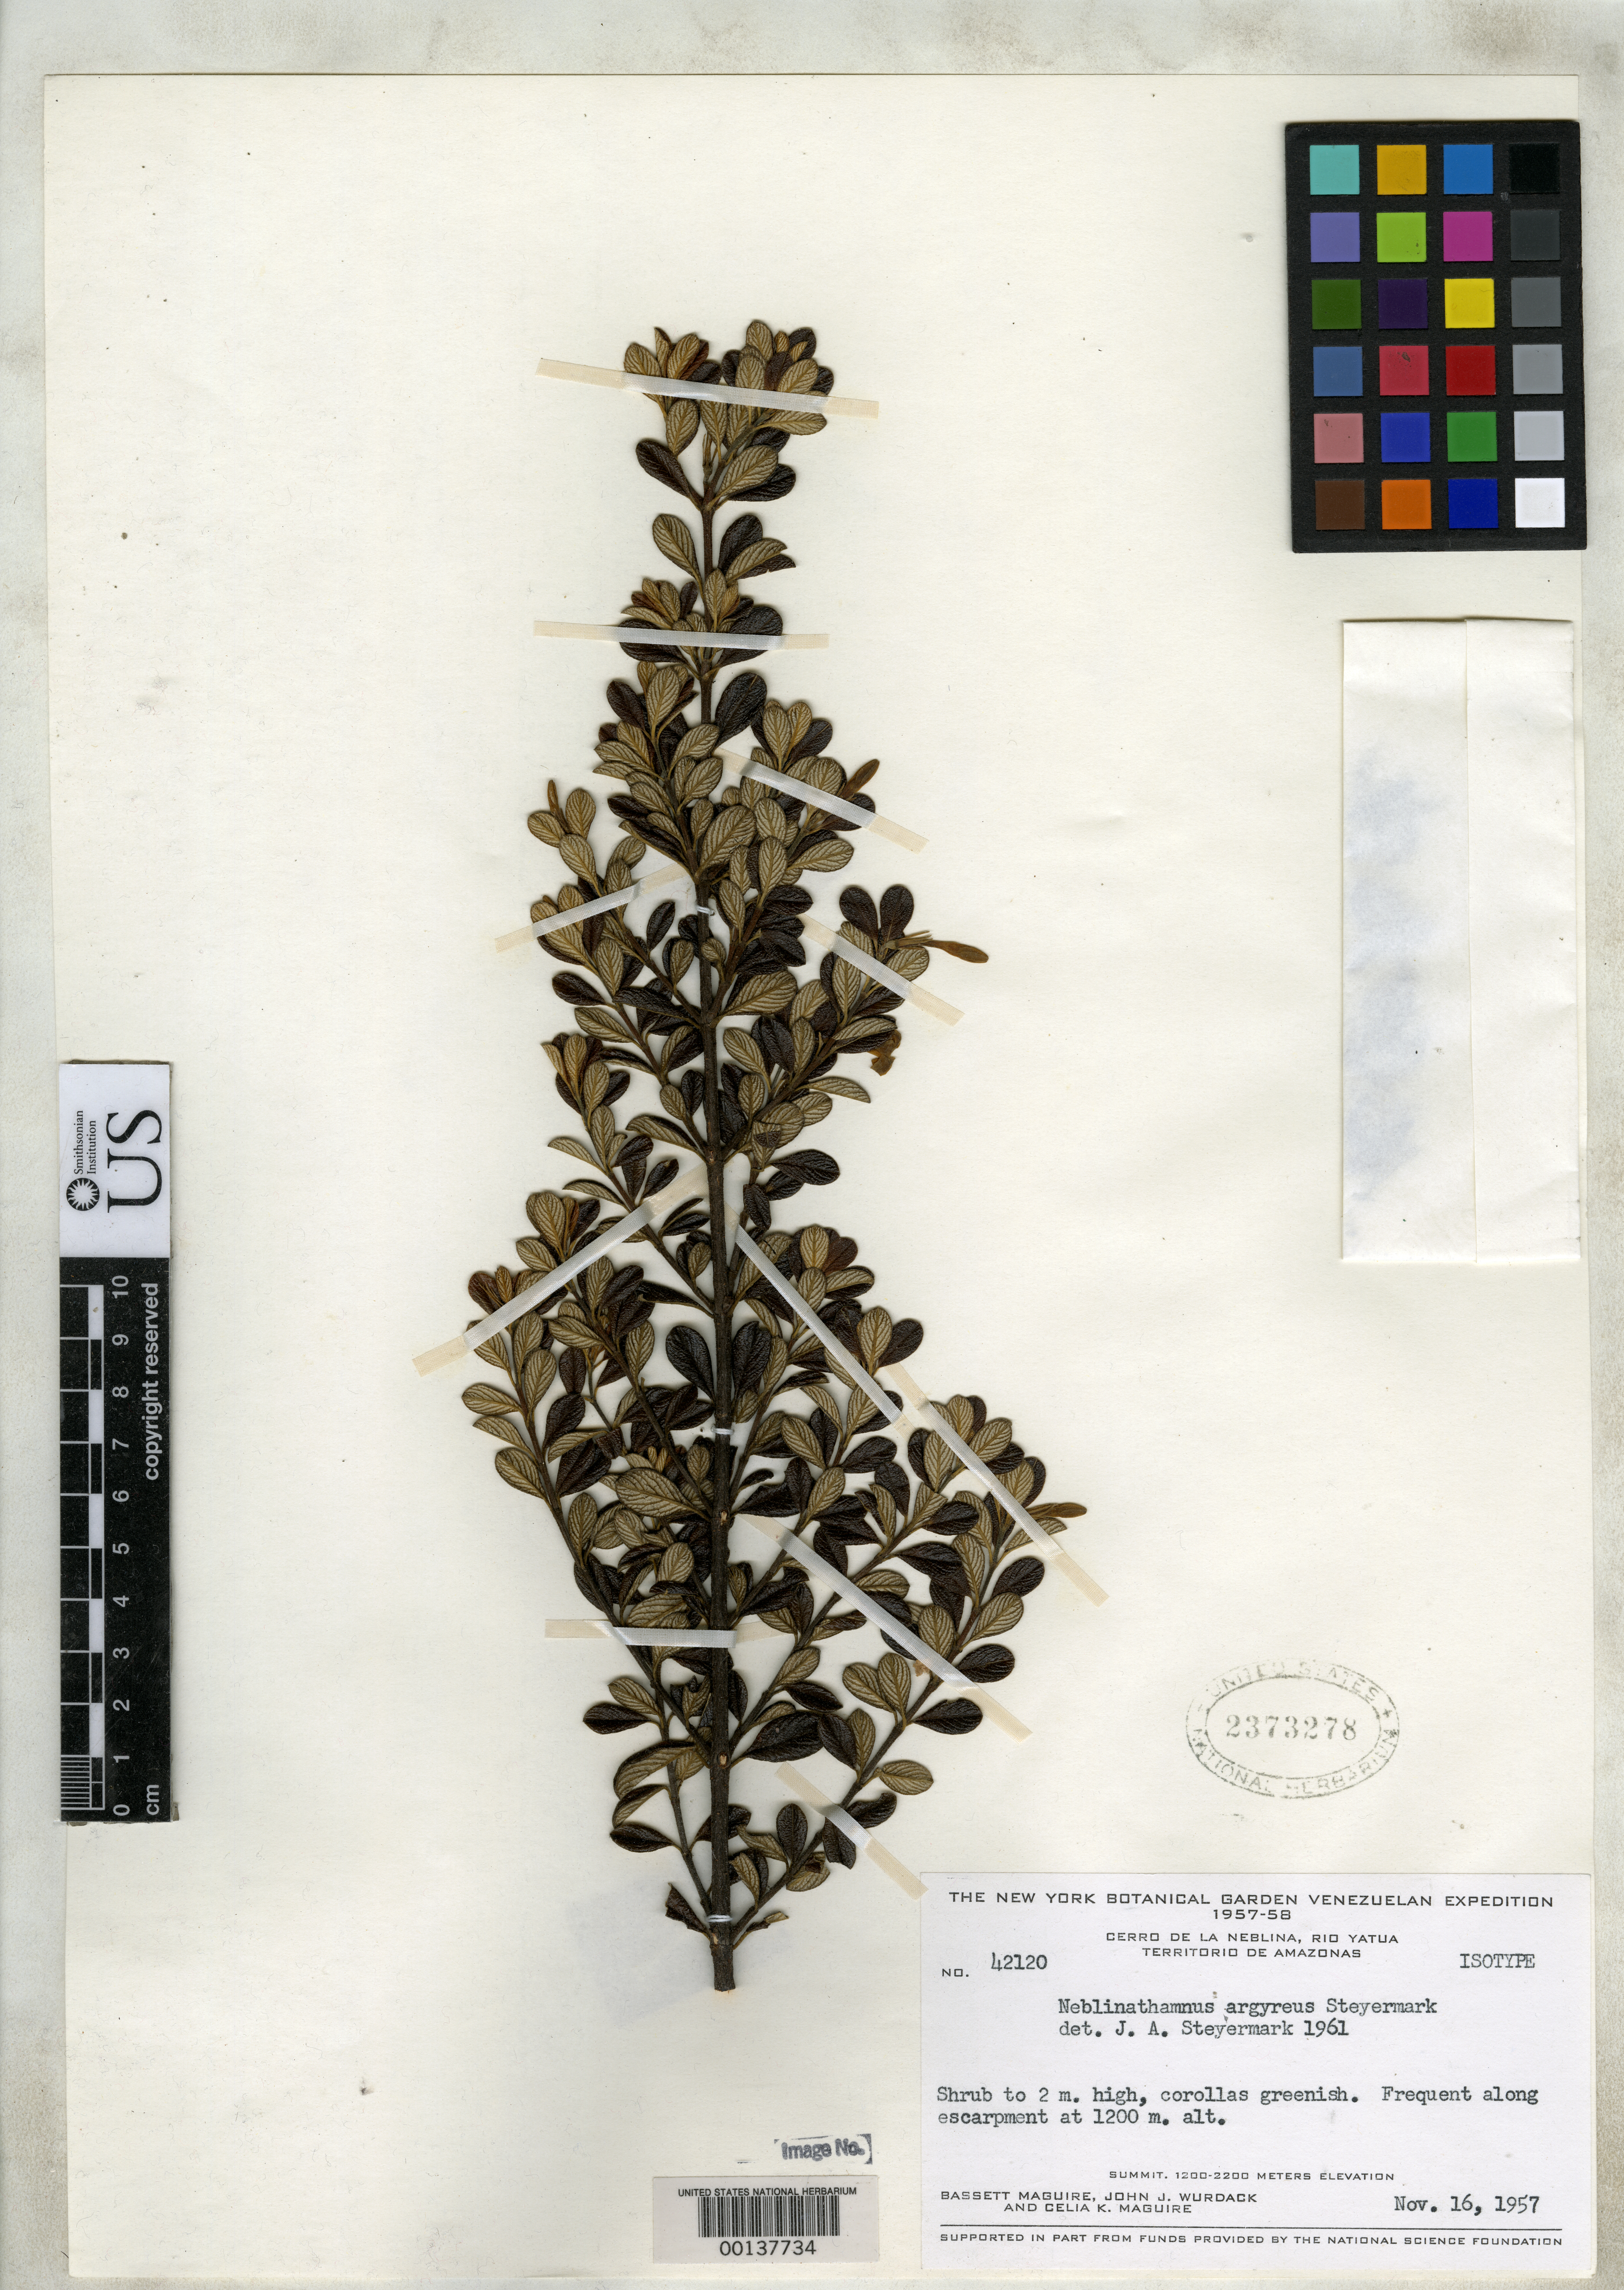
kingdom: Plantae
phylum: Tracheophyta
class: Magnoliopsida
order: Gentianales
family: Rubiaceae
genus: Neblinathamnus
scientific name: Neblinathamnus argyreus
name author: Steyerm.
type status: Isotype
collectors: B. Maguire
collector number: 42120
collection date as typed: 16 Nov 1957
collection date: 1957-11-16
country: Venezuela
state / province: Amazonas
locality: Cerro Neblina.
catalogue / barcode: US 2373278